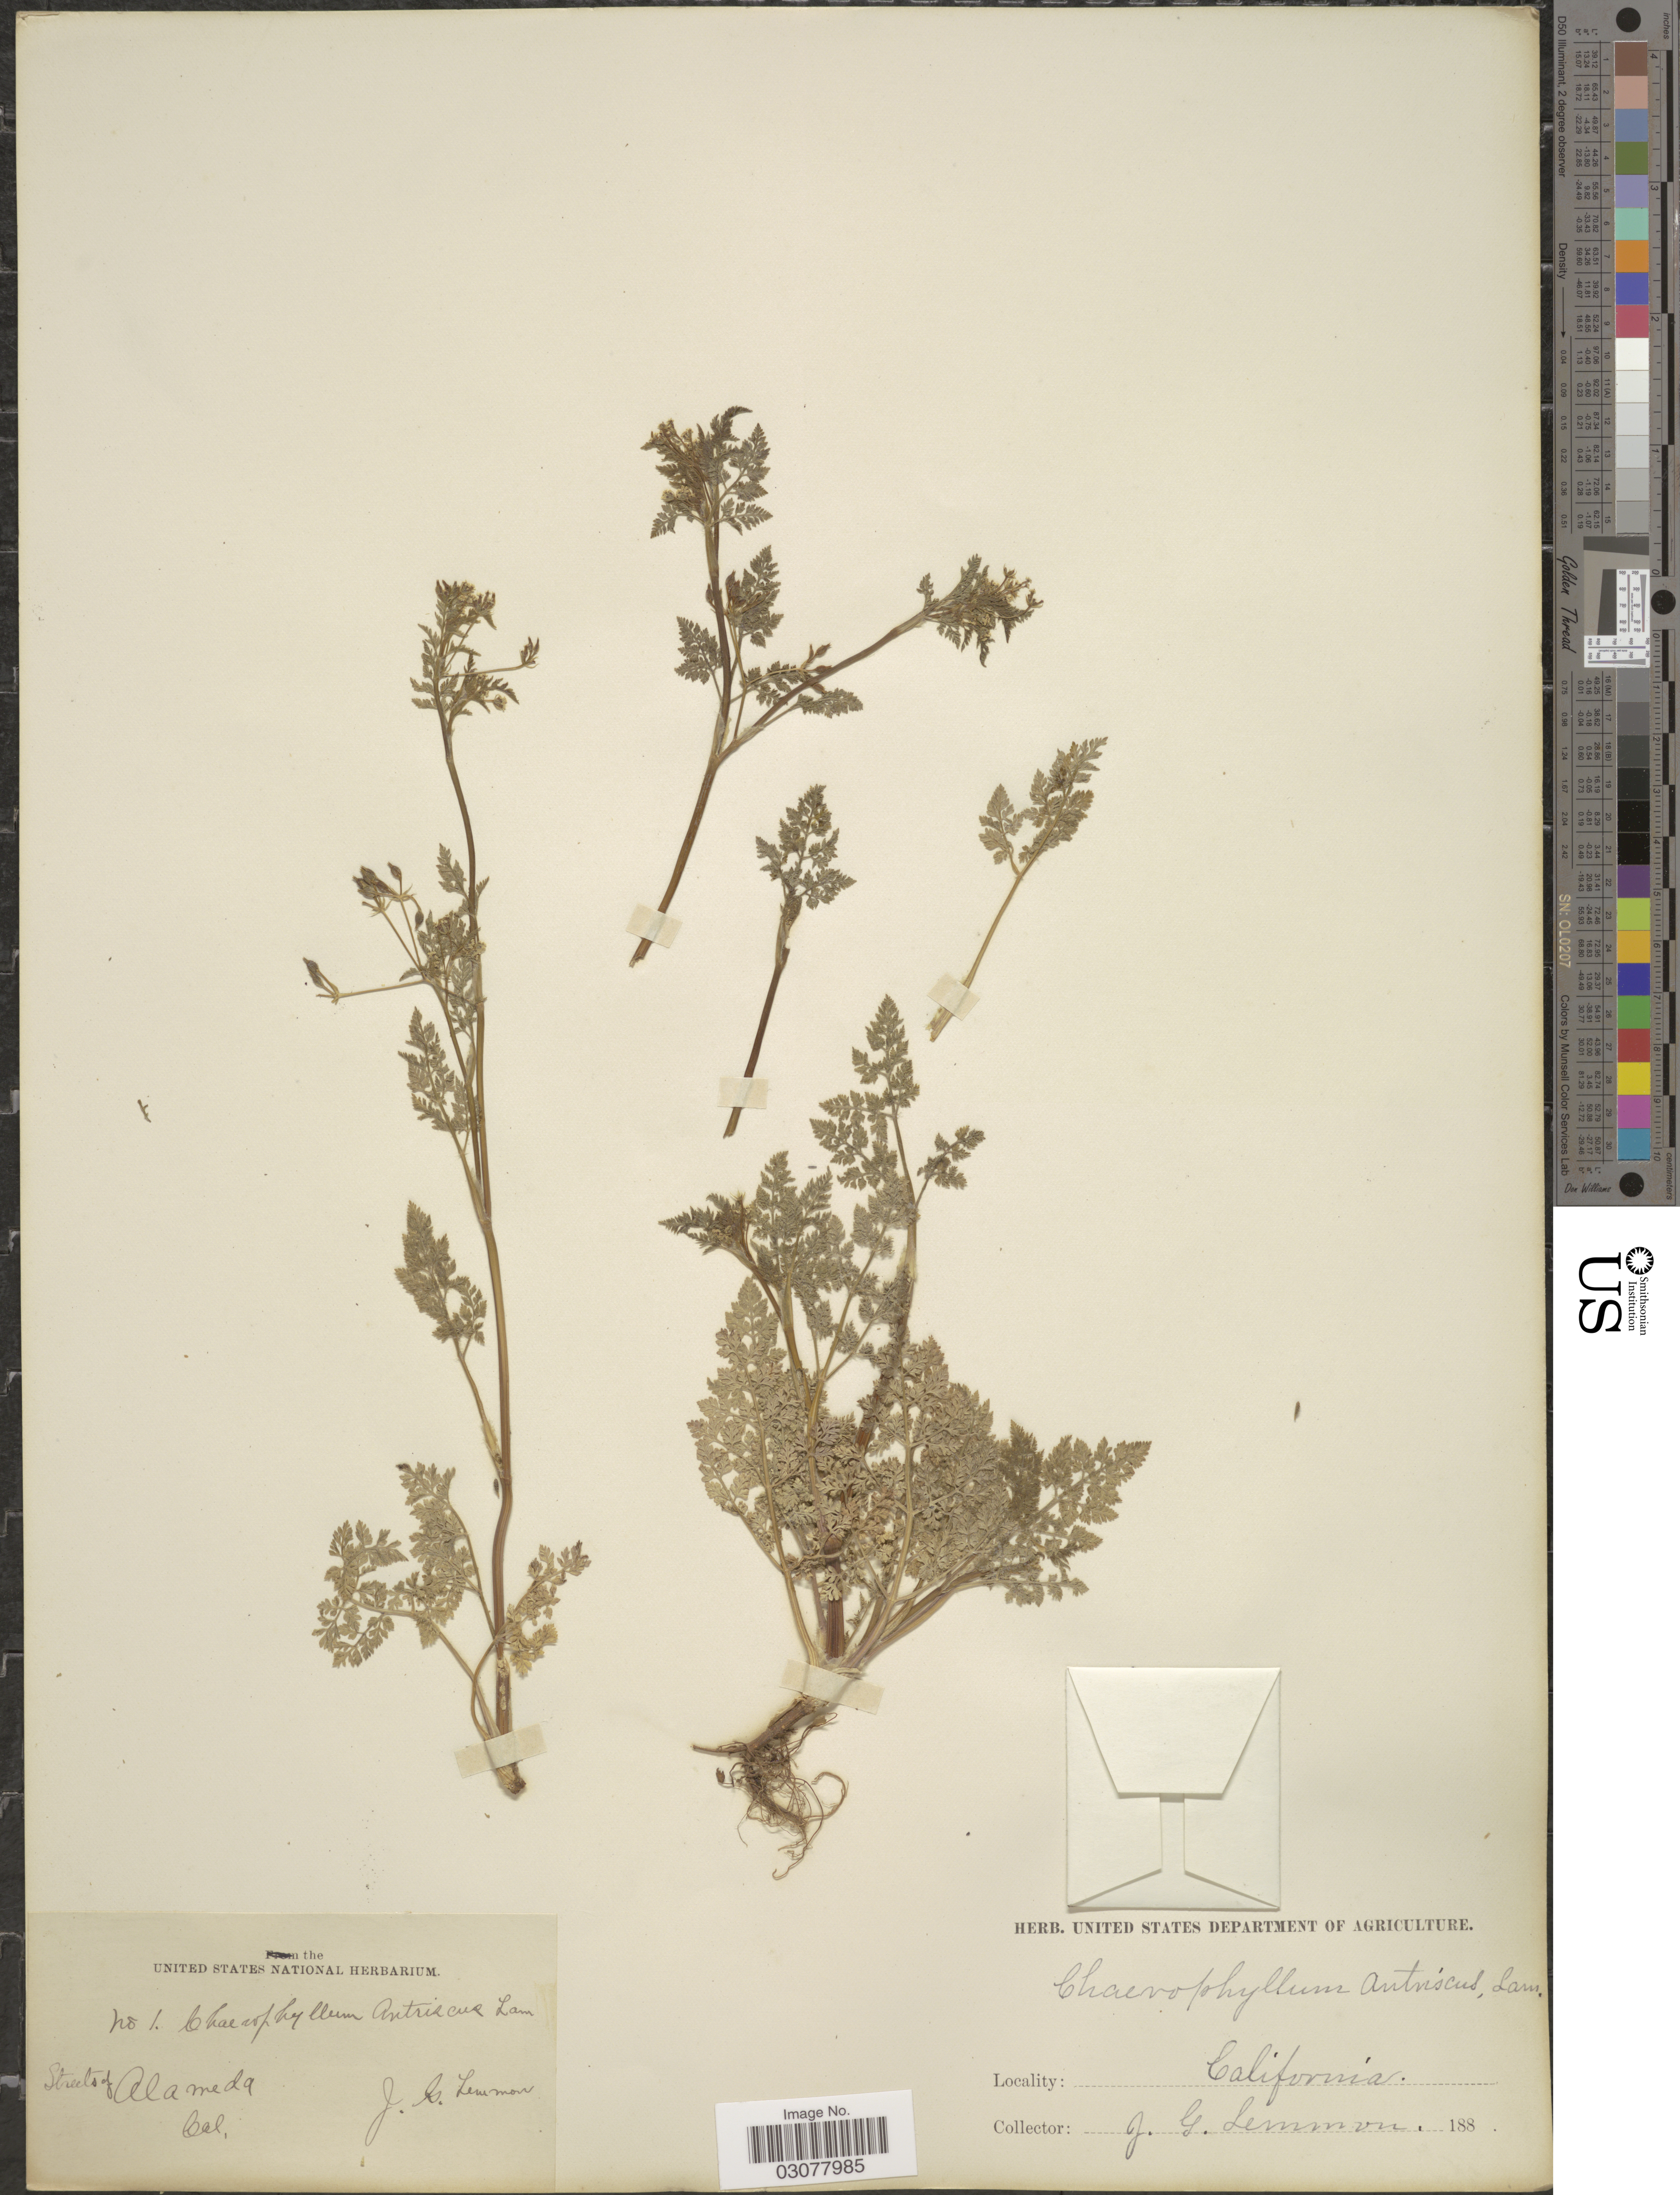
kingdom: Plantae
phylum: Tracheophyta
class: Magnoliopsida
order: Apiales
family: Apiaceae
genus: Anthriscus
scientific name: Anthriscus caucalis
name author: M. Bieb.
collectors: J. Lemmon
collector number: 1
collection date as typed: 188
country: United States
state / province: California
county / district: Alameda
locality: Streets of Alameda.